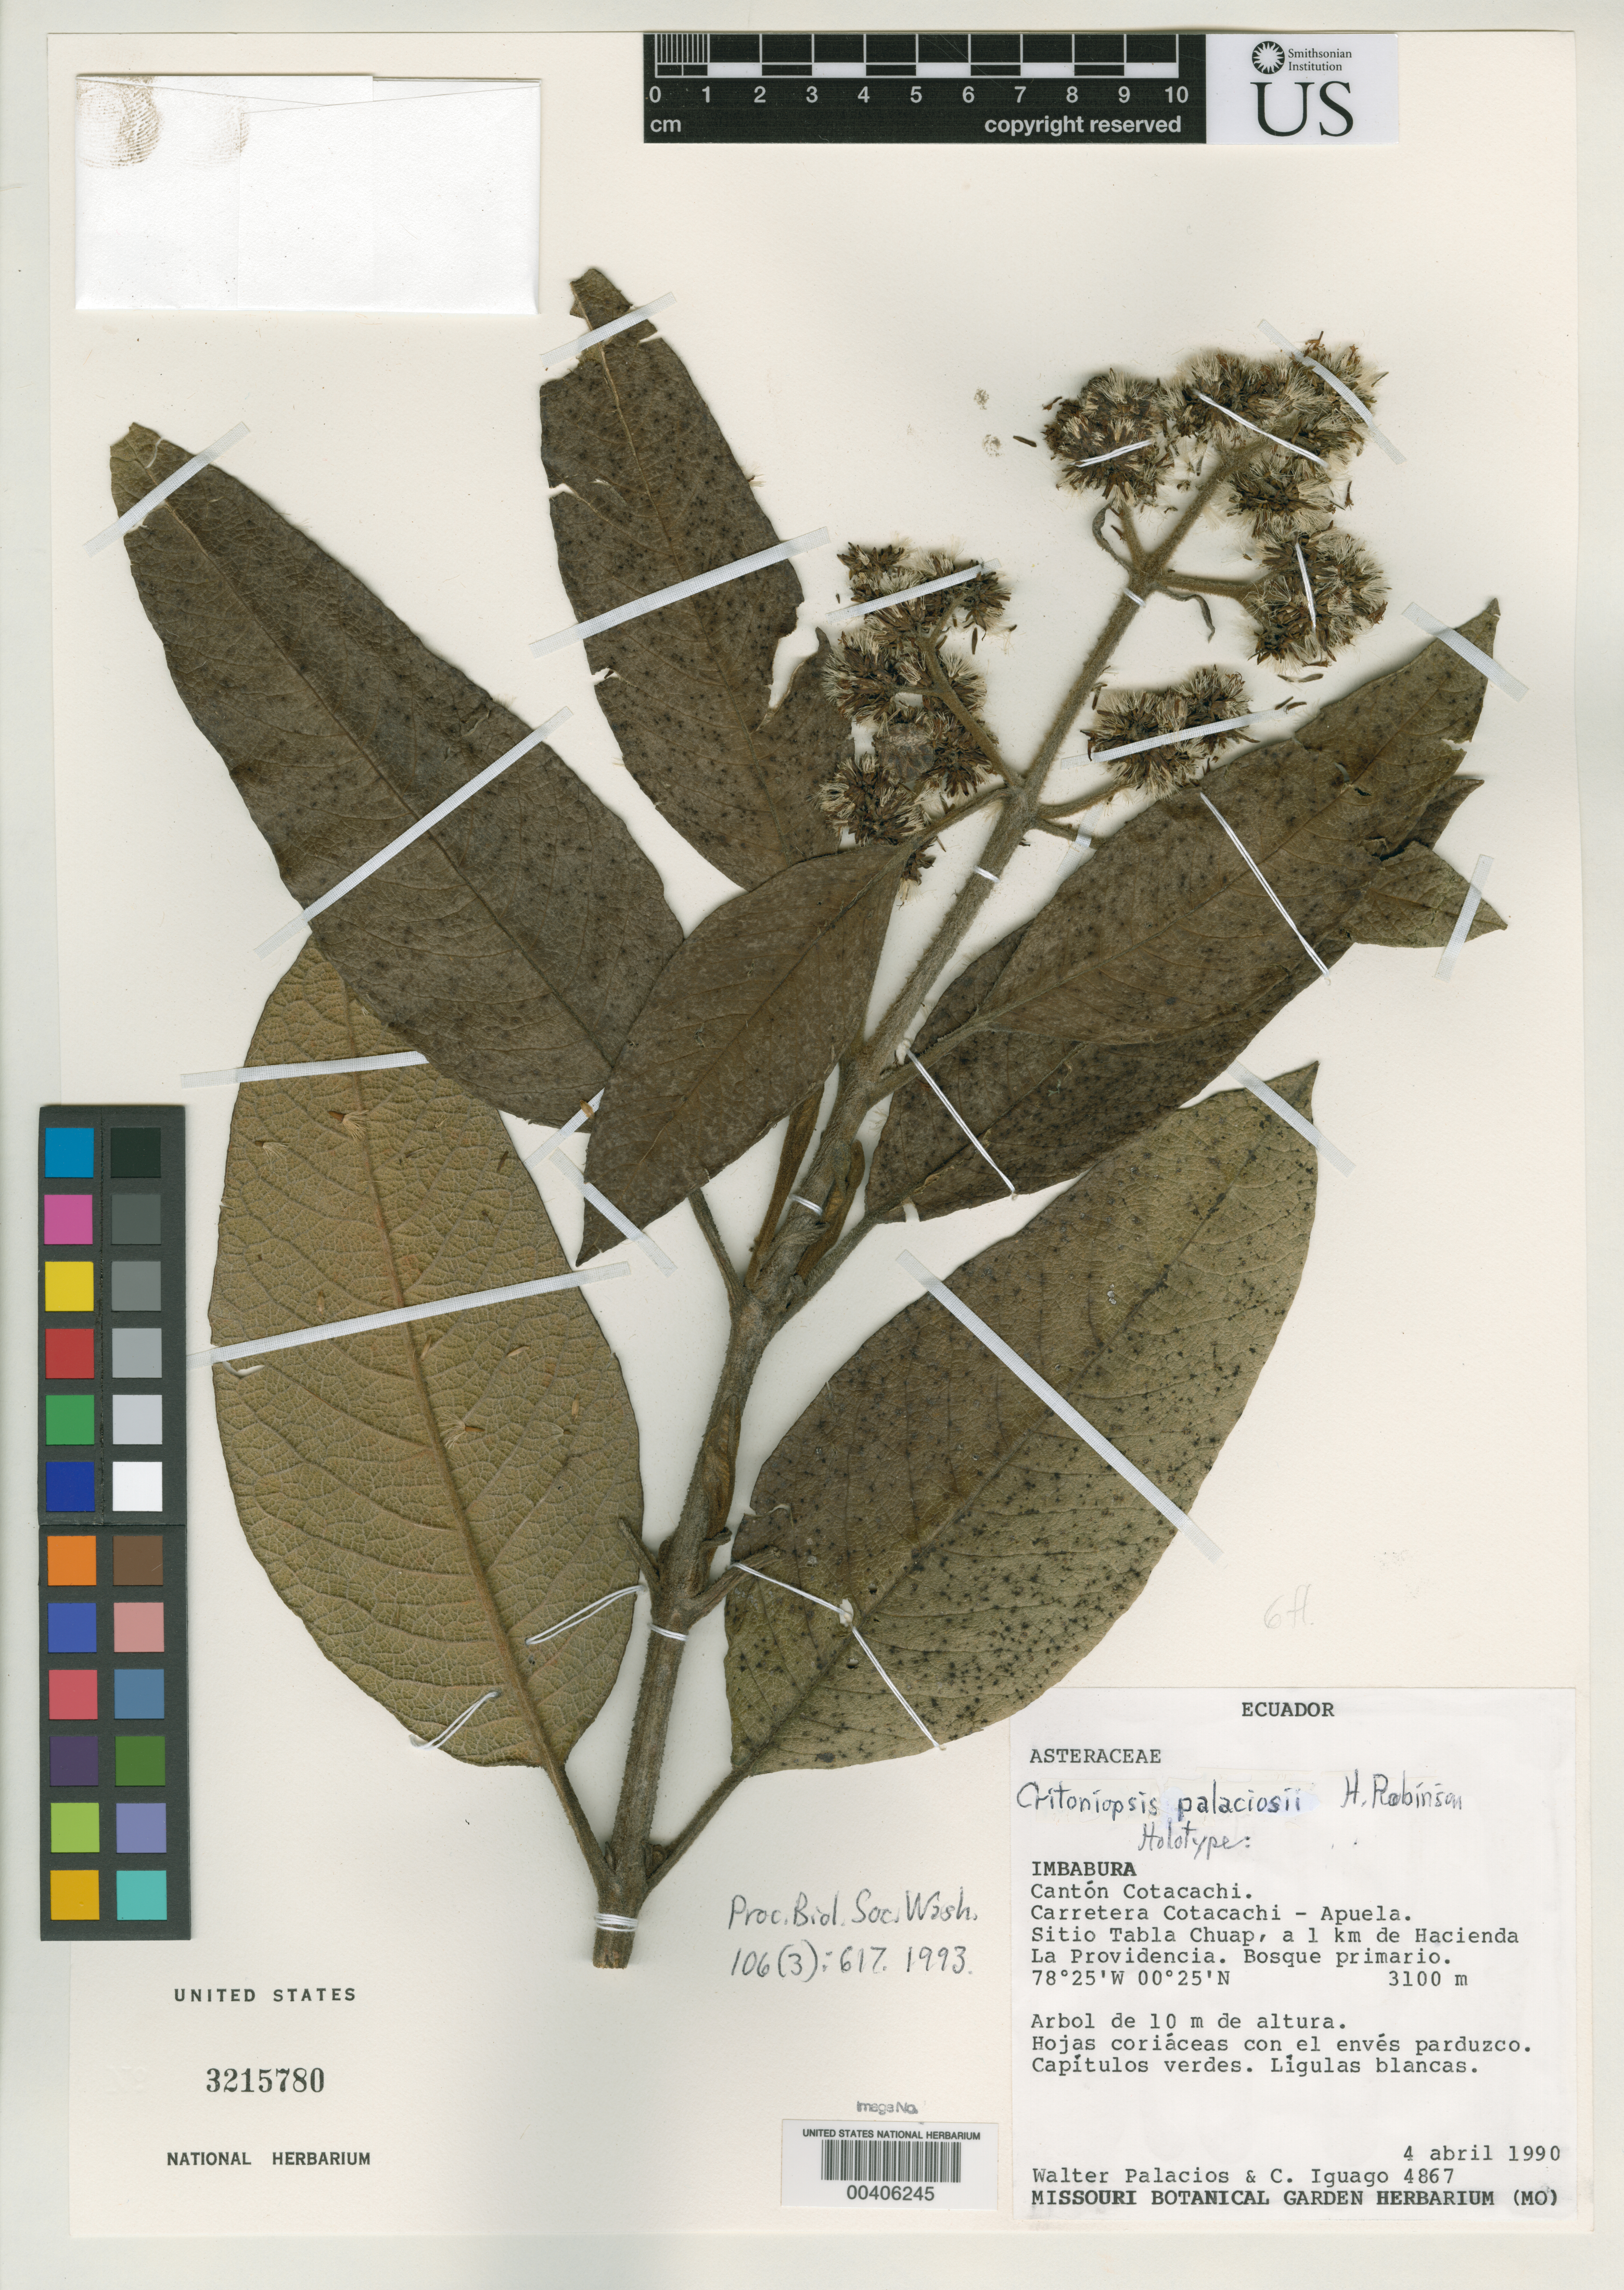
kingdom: Plantae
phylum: Tracheophyta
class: Magnoliopsida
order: Asterales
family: Asteraceae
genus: Critoniopsis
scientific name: Critoniopsis palaciosii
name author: H. Rob.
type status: Holotype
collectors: W. Palacios & C. Iguago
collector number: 4867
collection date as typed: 04 Apr 1990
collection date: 1990-04-04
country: Ecuador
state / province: Imbabura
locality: Canton Cotacachi, Carretera Cotacachi -Apuela, Sitio Tabla Chuap, 1 km de Hacienda La Providencia.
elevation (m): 3100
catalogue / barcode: US 3215780